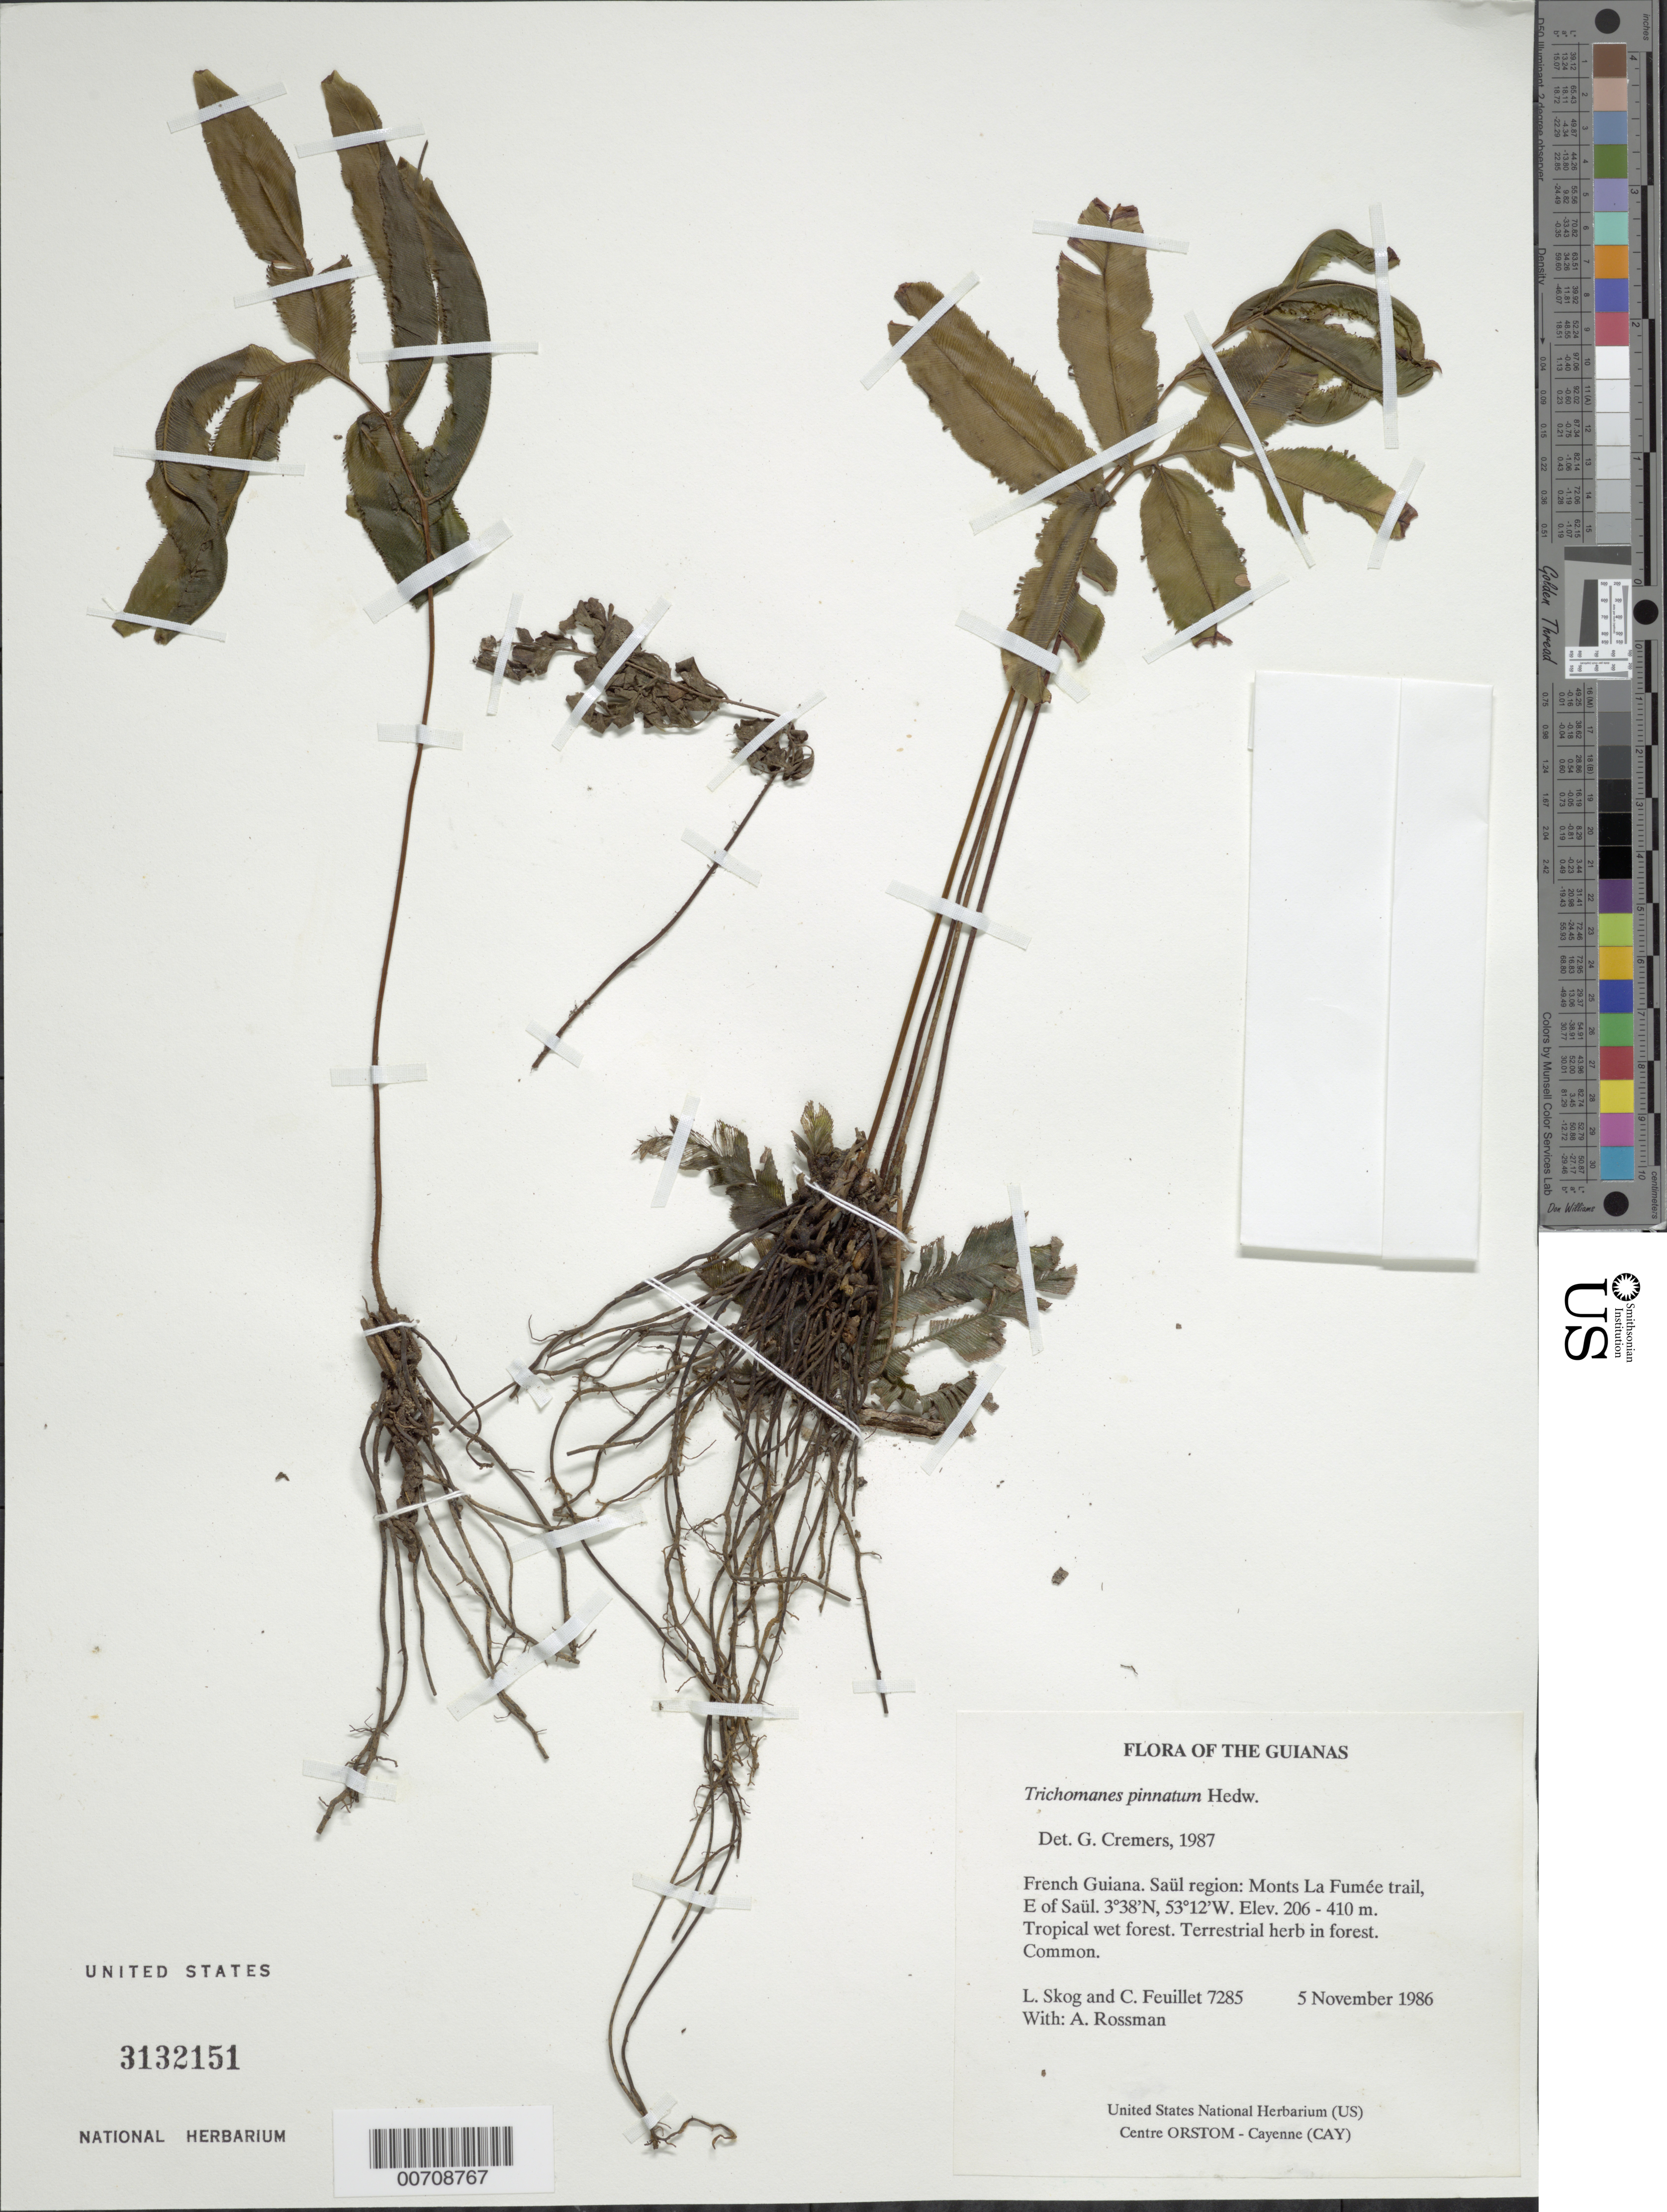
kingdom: Plantae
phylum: Tracheophyta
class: Polypodiopsida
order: Hymenophyllales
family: Hymenophyllaceae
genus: Trichomanes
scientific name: Trichomanes pinnatum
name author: Hedw.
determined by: Cremers, Georges A.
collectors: L. E. Skog, C. Feuillet & A. Rossman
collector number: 7285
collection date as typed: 5 November 1986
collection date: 1986-11-05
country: French Guiana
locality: Monts La Fumée trail, E of Saül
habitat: Tropical wet forest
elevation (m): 206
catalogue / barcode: US 3132151